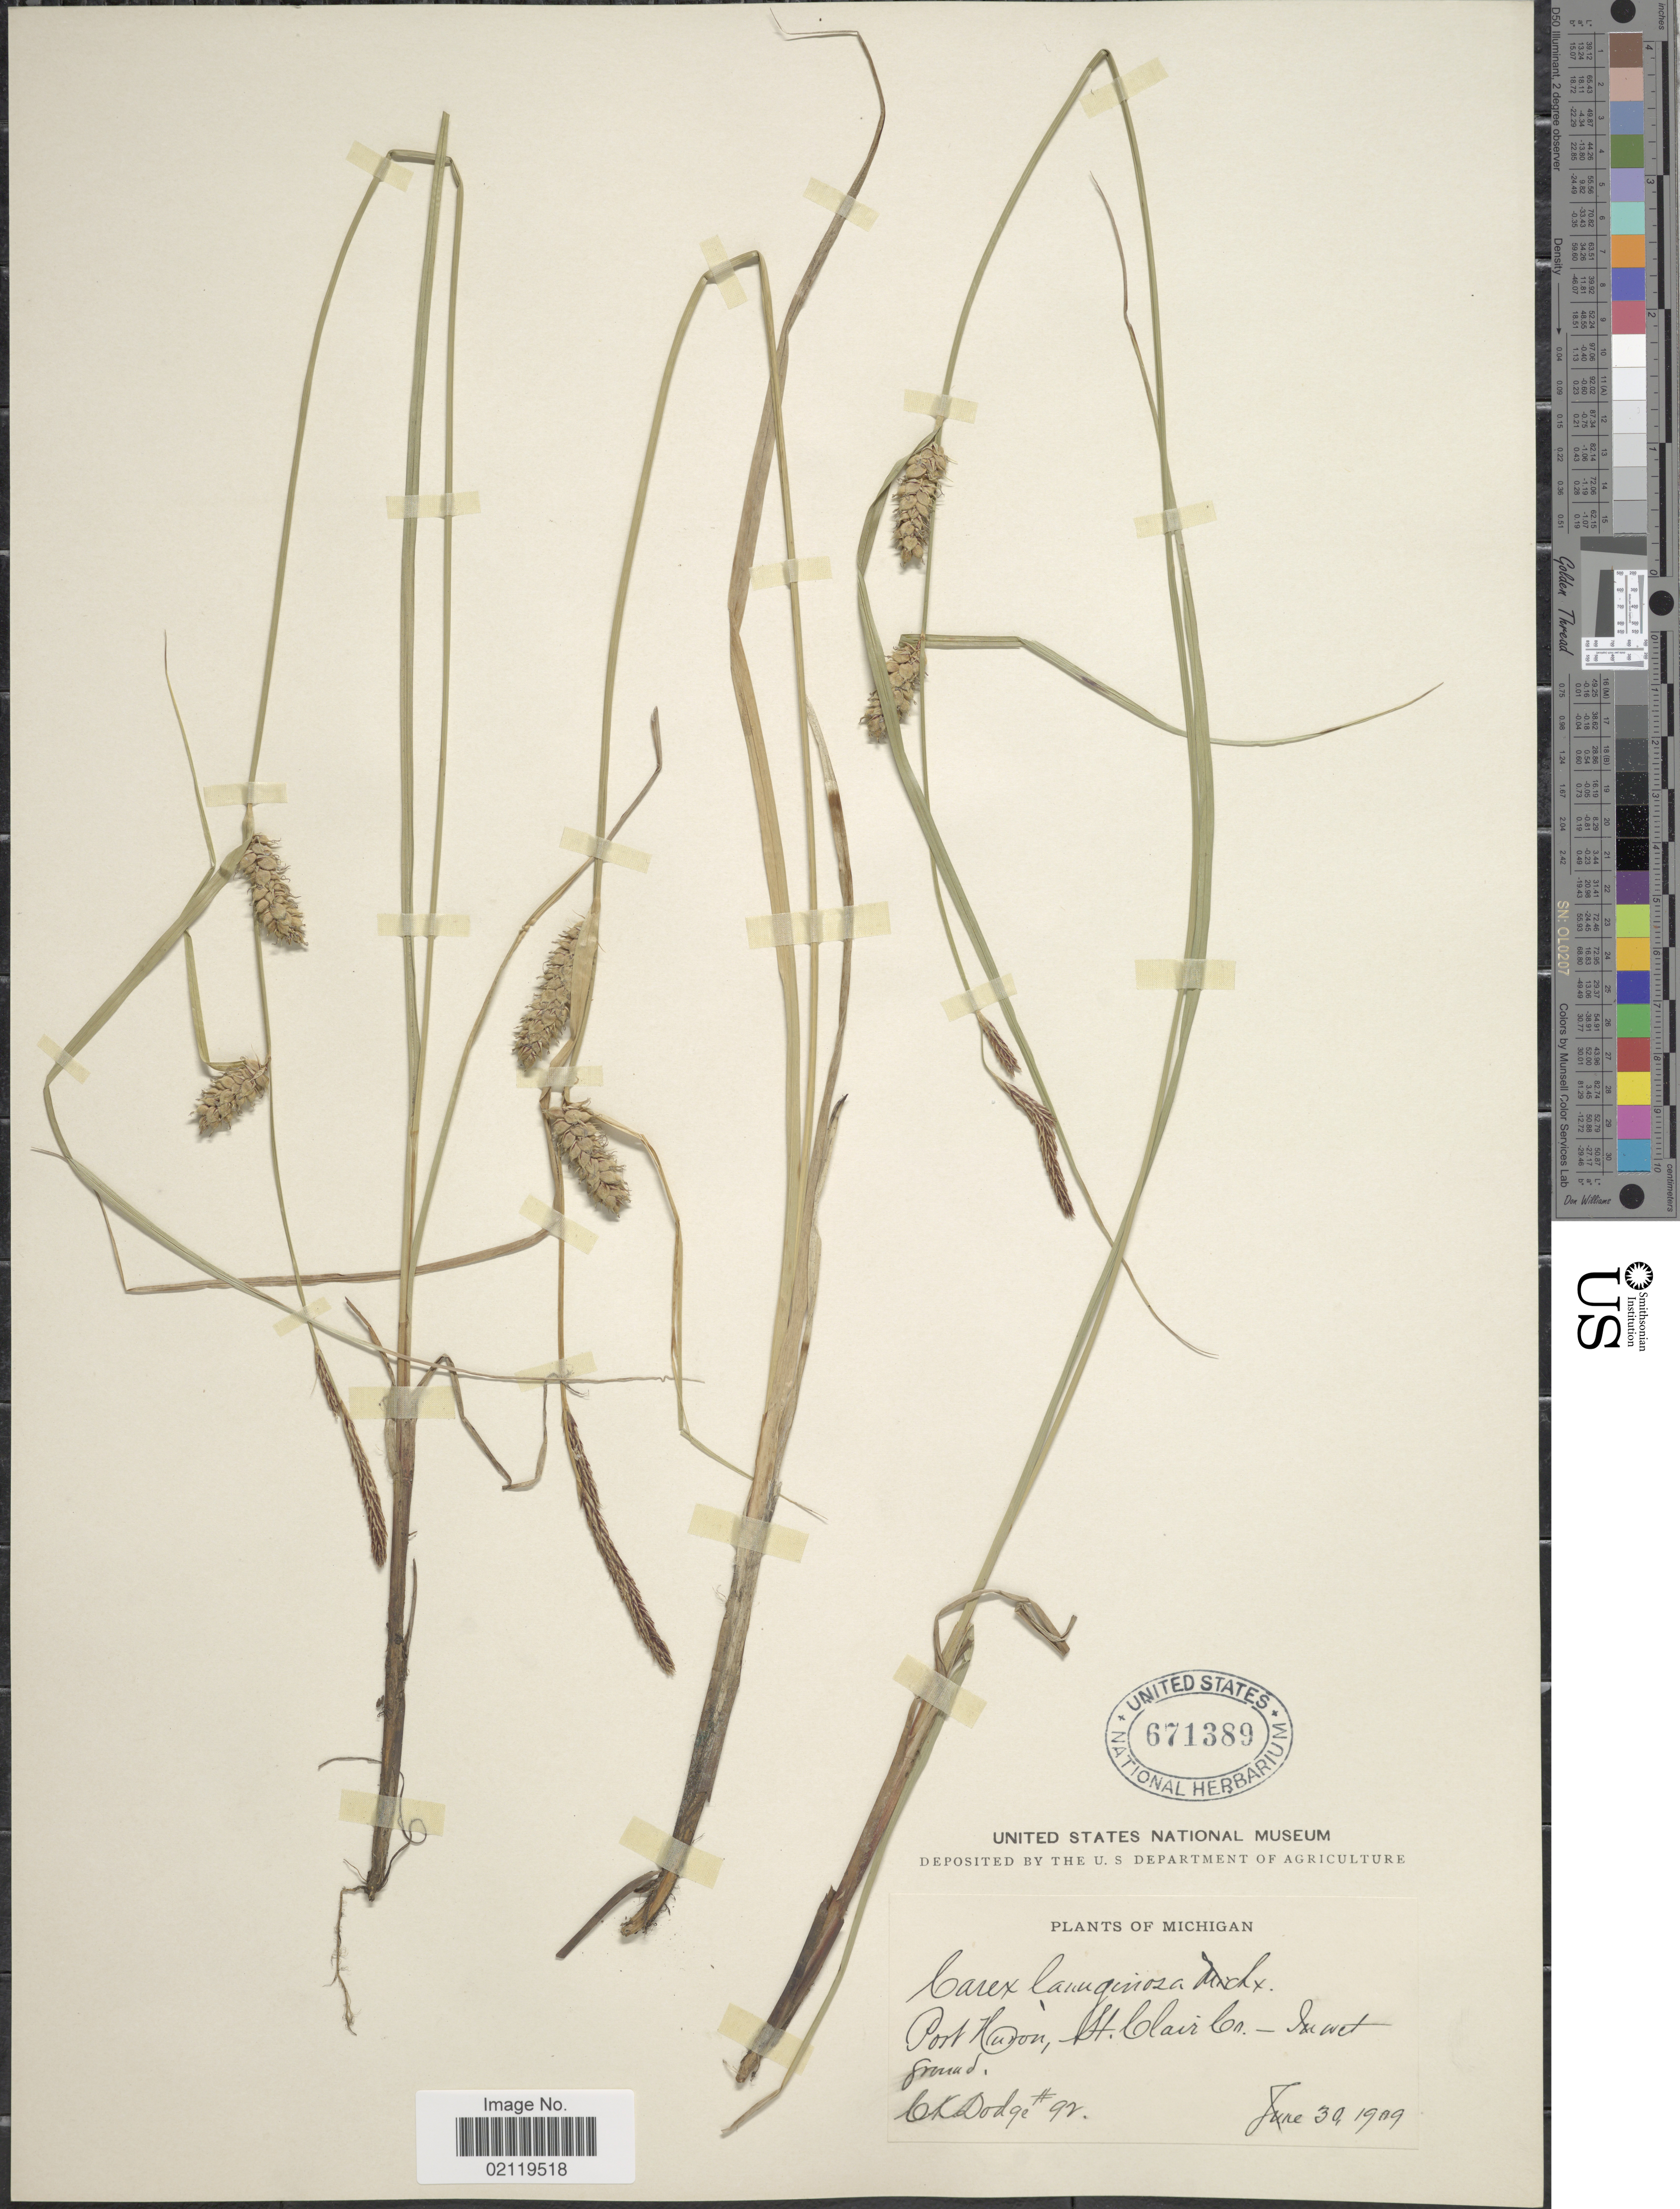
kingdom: Plantae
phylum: Tracheophyta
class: Liliopsida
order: Poales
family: Cyperaceae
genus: Carex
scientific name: Carex pellita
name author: Muhl. ex Willd.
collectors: C. Dodge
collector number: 92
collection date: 1909-06-30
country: United States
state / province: Michigan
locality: Port Huron, St. Clair Co.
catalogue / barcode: US 671389